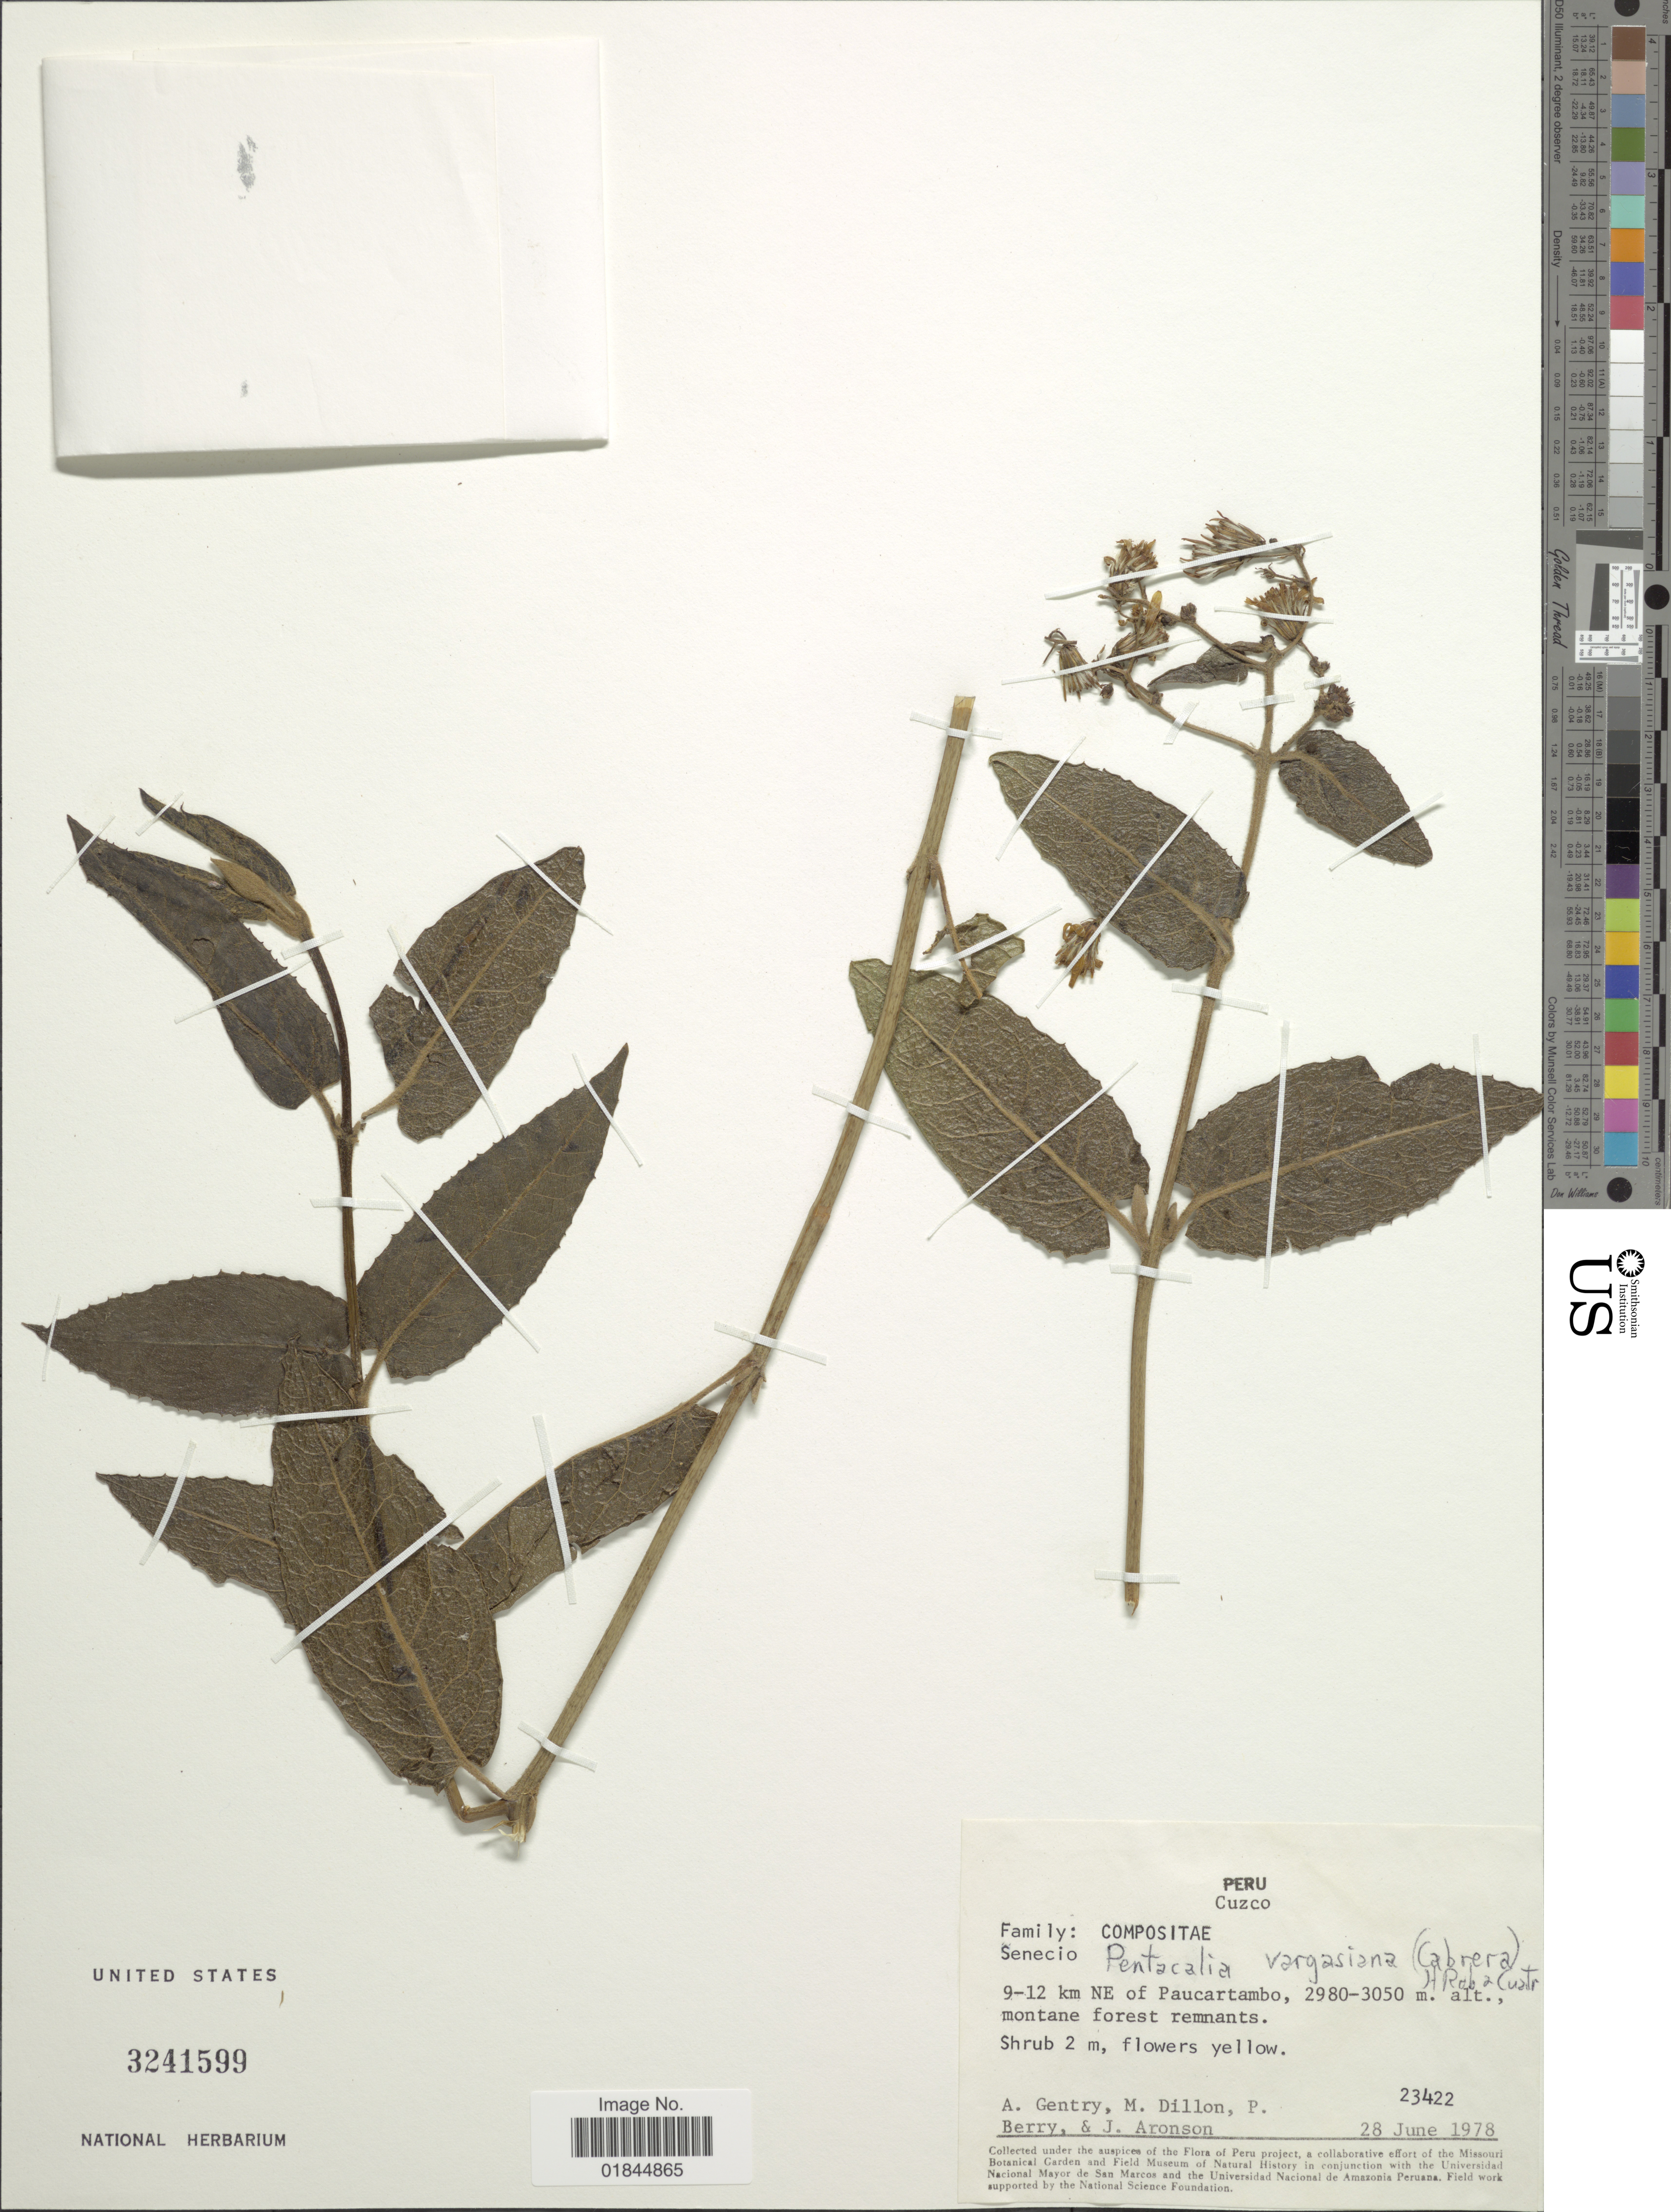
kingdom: Plantae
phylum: Tracheophyta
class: Magnoliopsida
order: Asterales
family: Asteraceae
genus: Pentacalia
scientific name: Pentacalia vargasiana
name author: (Cuatrec.) H. Rob. & Cuatrec.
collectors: A. H. Gentry, M. O. Dillon, P. Berry & J. Aronson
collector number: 23422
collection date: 1978-06-28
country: Peru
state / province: Cusco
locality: Cusco. 9-12 km NE of Paucartambo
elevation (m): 2980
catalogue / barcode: US 3241599